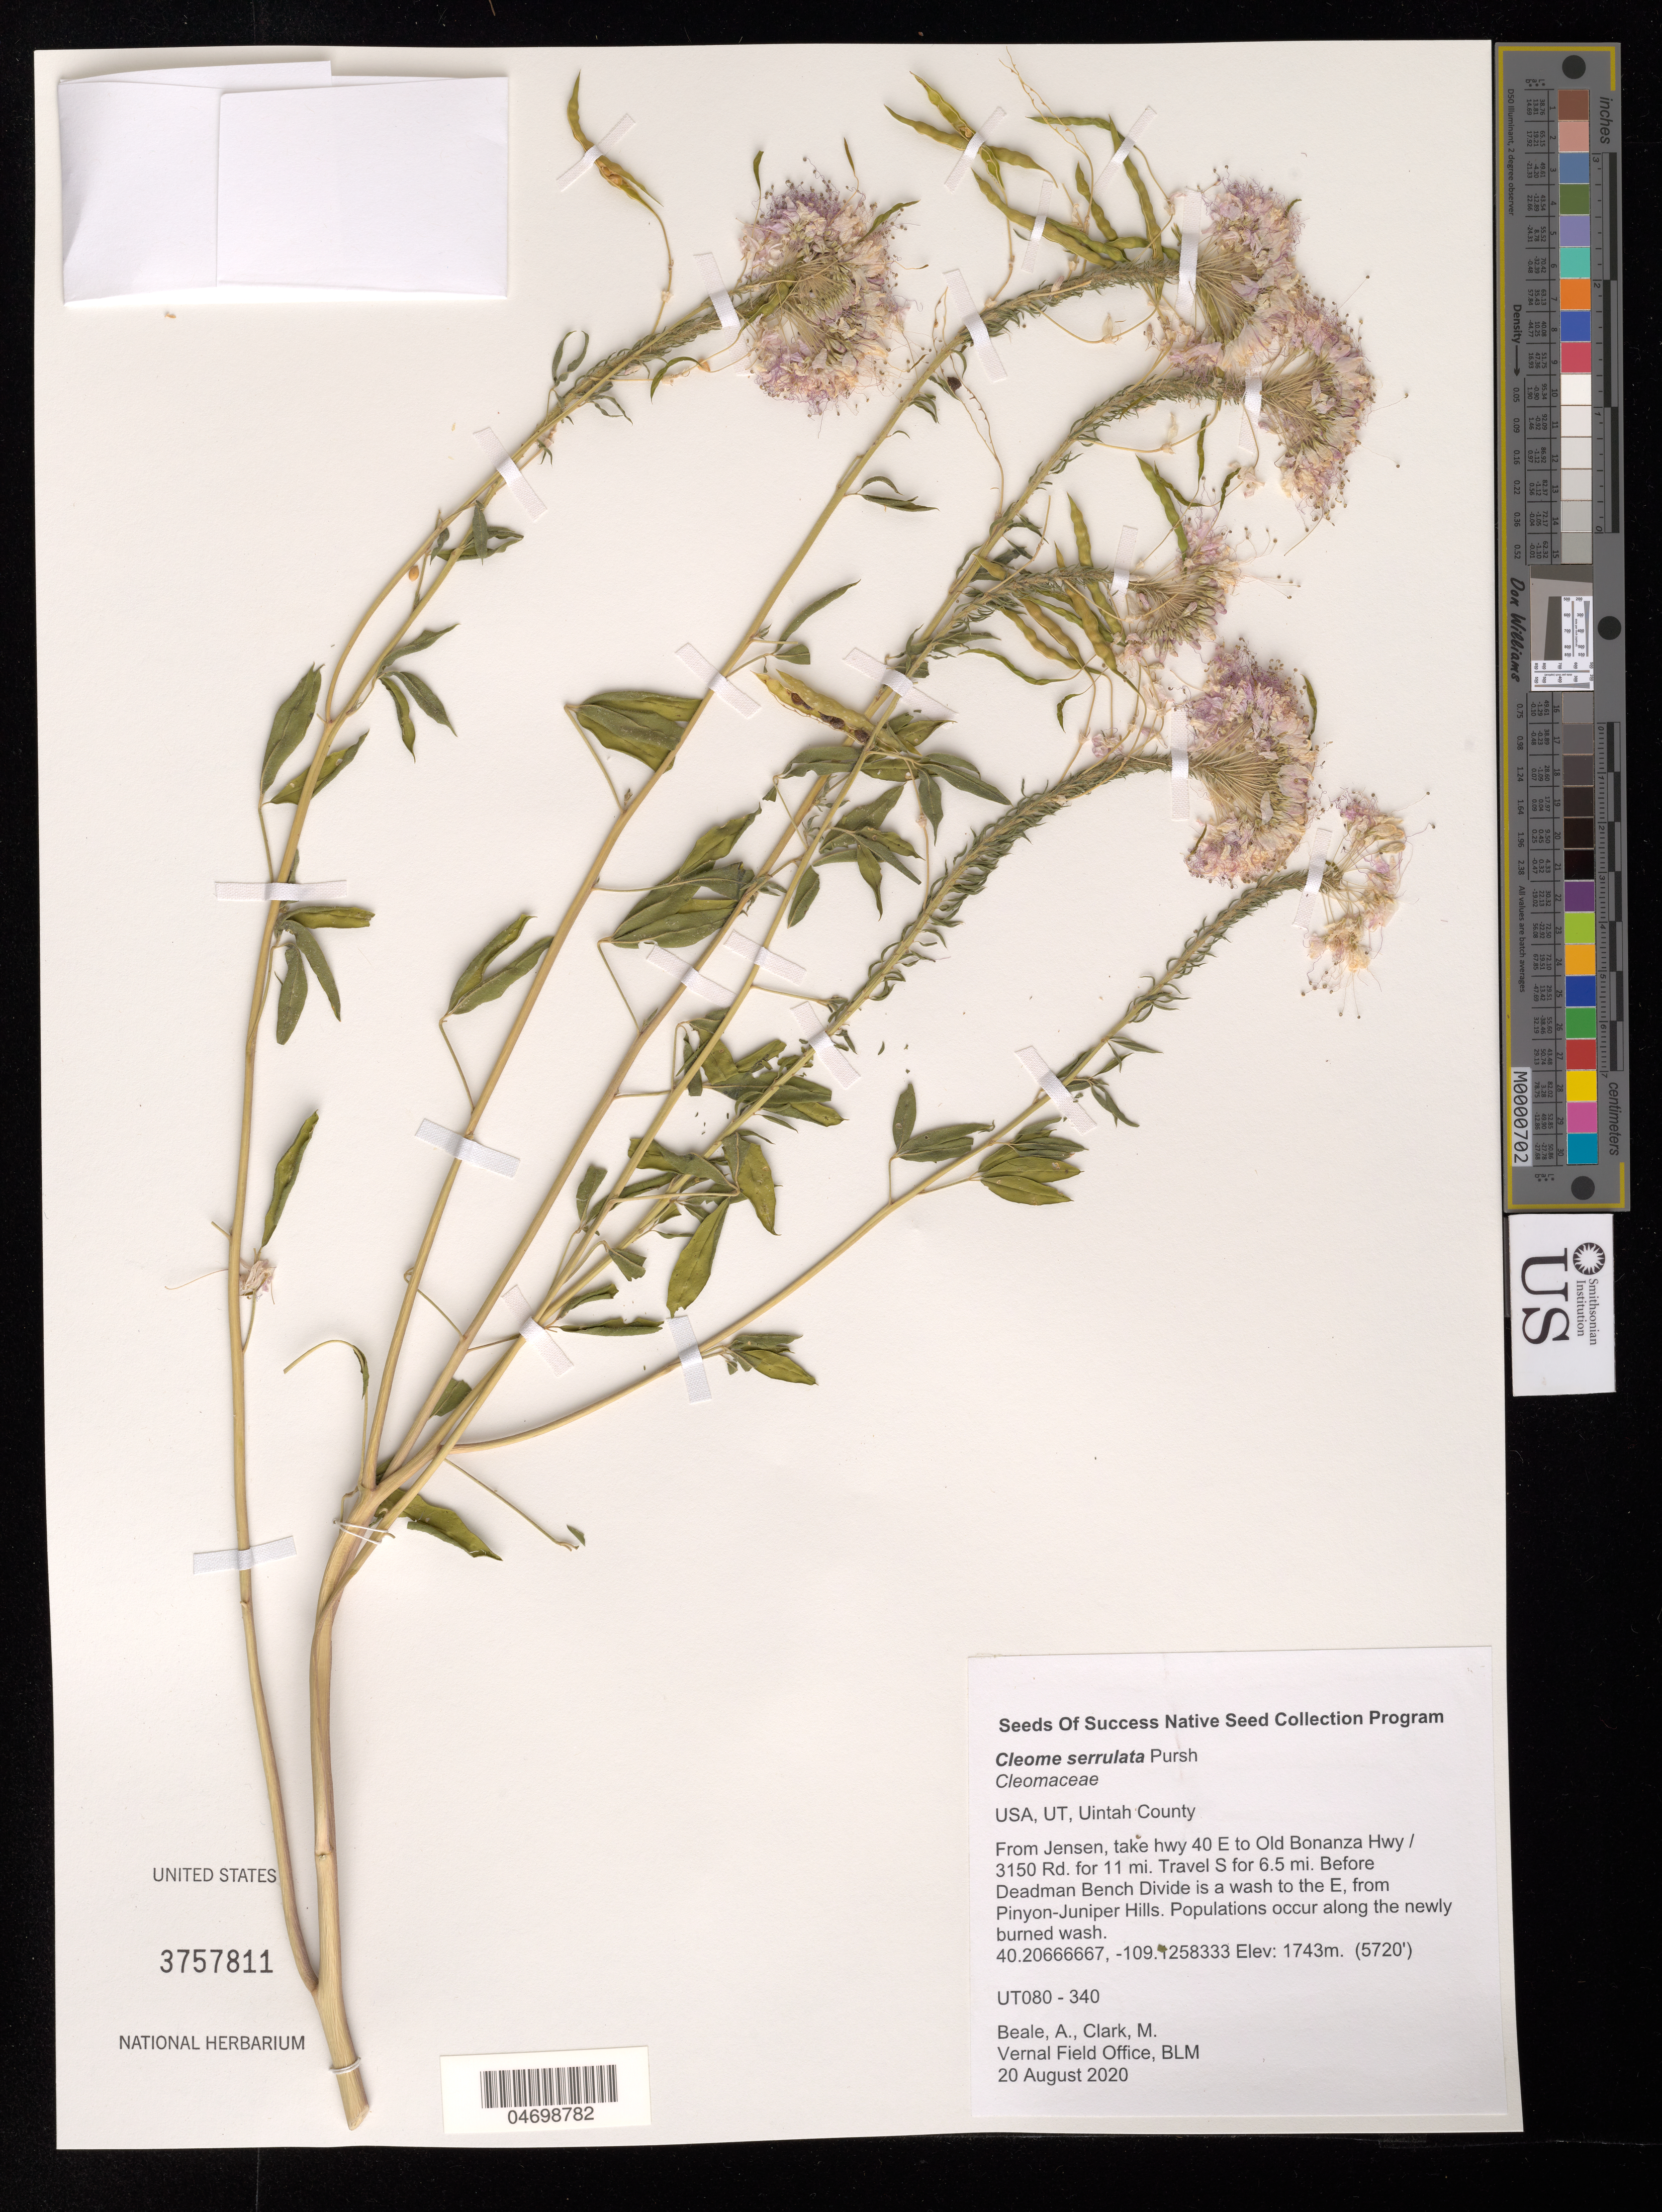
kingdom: Plantae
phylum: Tracheophyta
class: Magnoliopsida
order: Brassicales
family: Cleomaceae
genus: Cleomella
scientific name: Cleomella serrulata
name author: (Pursh) Roalson & J.C. Hall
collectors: A. Beale & M. Clark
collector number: UT080-340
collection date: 2020-08-20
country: United States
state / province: Utah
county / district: Uintah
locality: Wash E from Pinyon-Juniper Hills, before Deadman Bench Divide.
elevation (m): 1743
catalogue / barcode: US 3757811